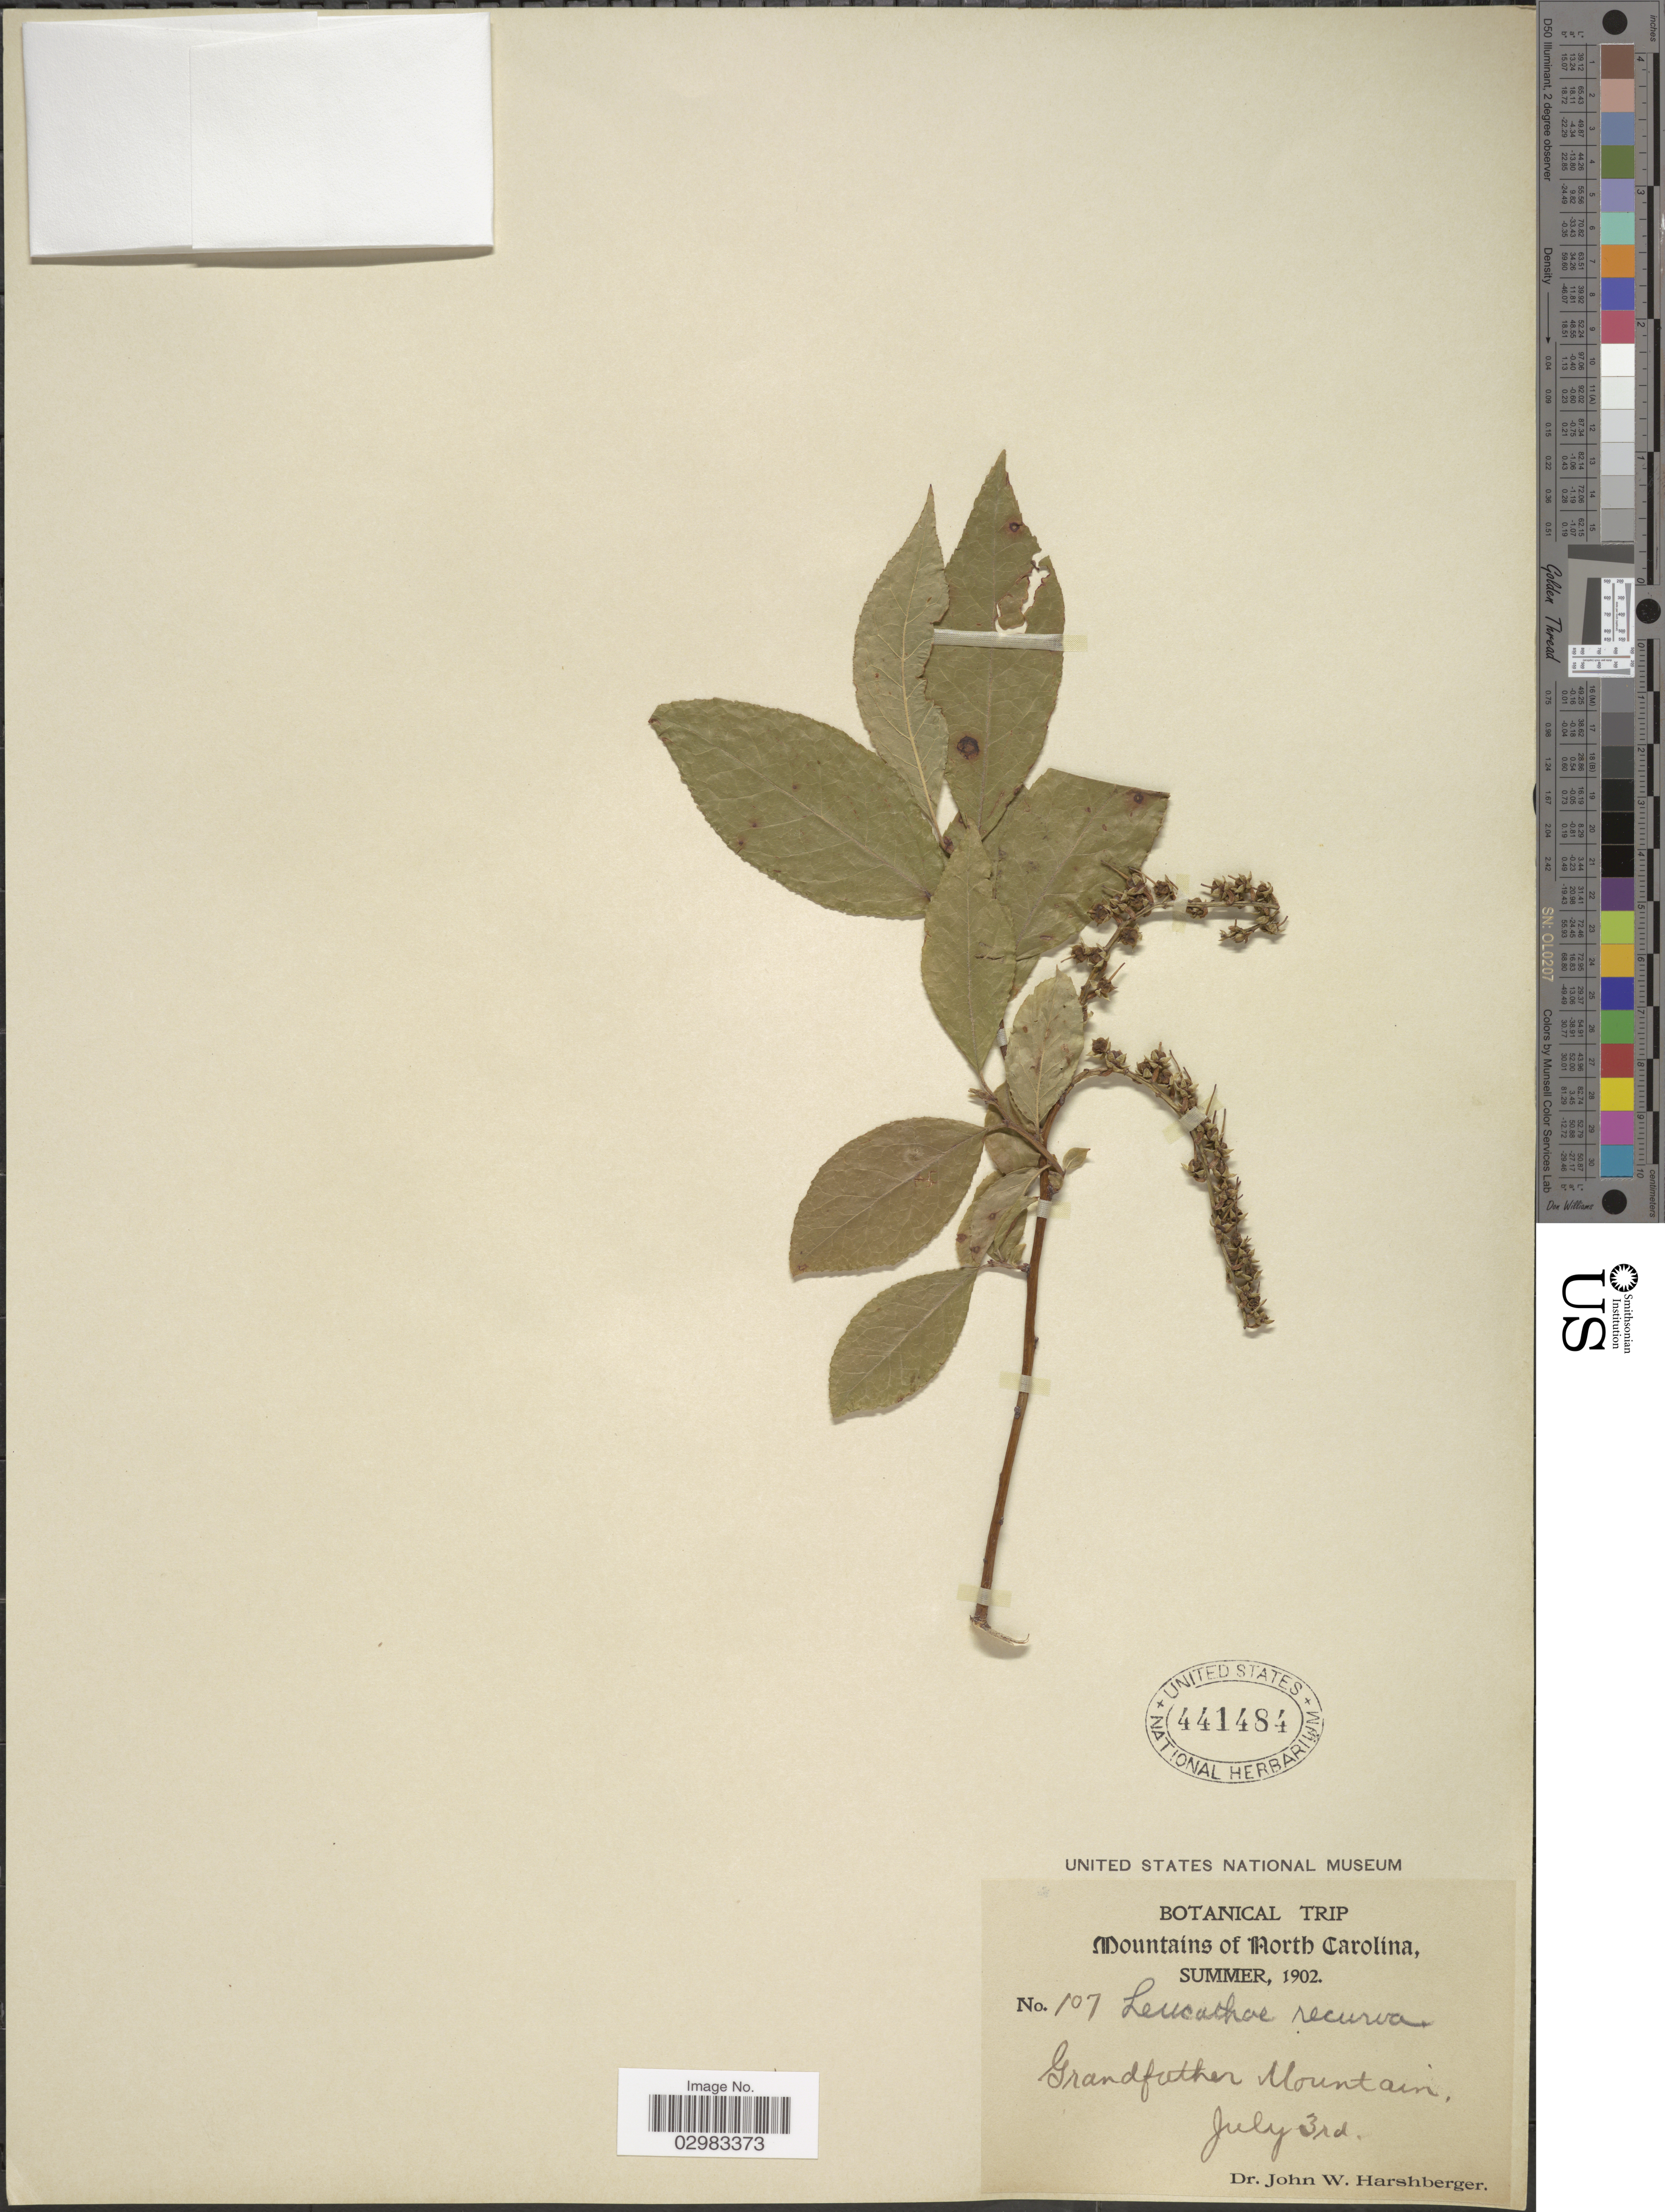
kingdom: Plantae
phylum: Tracheophyta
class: Magnoliopsida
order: Ericales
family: Ericaceae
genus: Leucothoe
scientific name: Leucothoë recurva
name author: (Buckley) A. Gray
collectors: J. W. Harshberger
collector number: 107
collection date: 1902-07-03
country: United States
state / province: North Carolina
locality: Mountains of North Carolina. Grandfather Mountain.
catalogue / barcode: US 441484